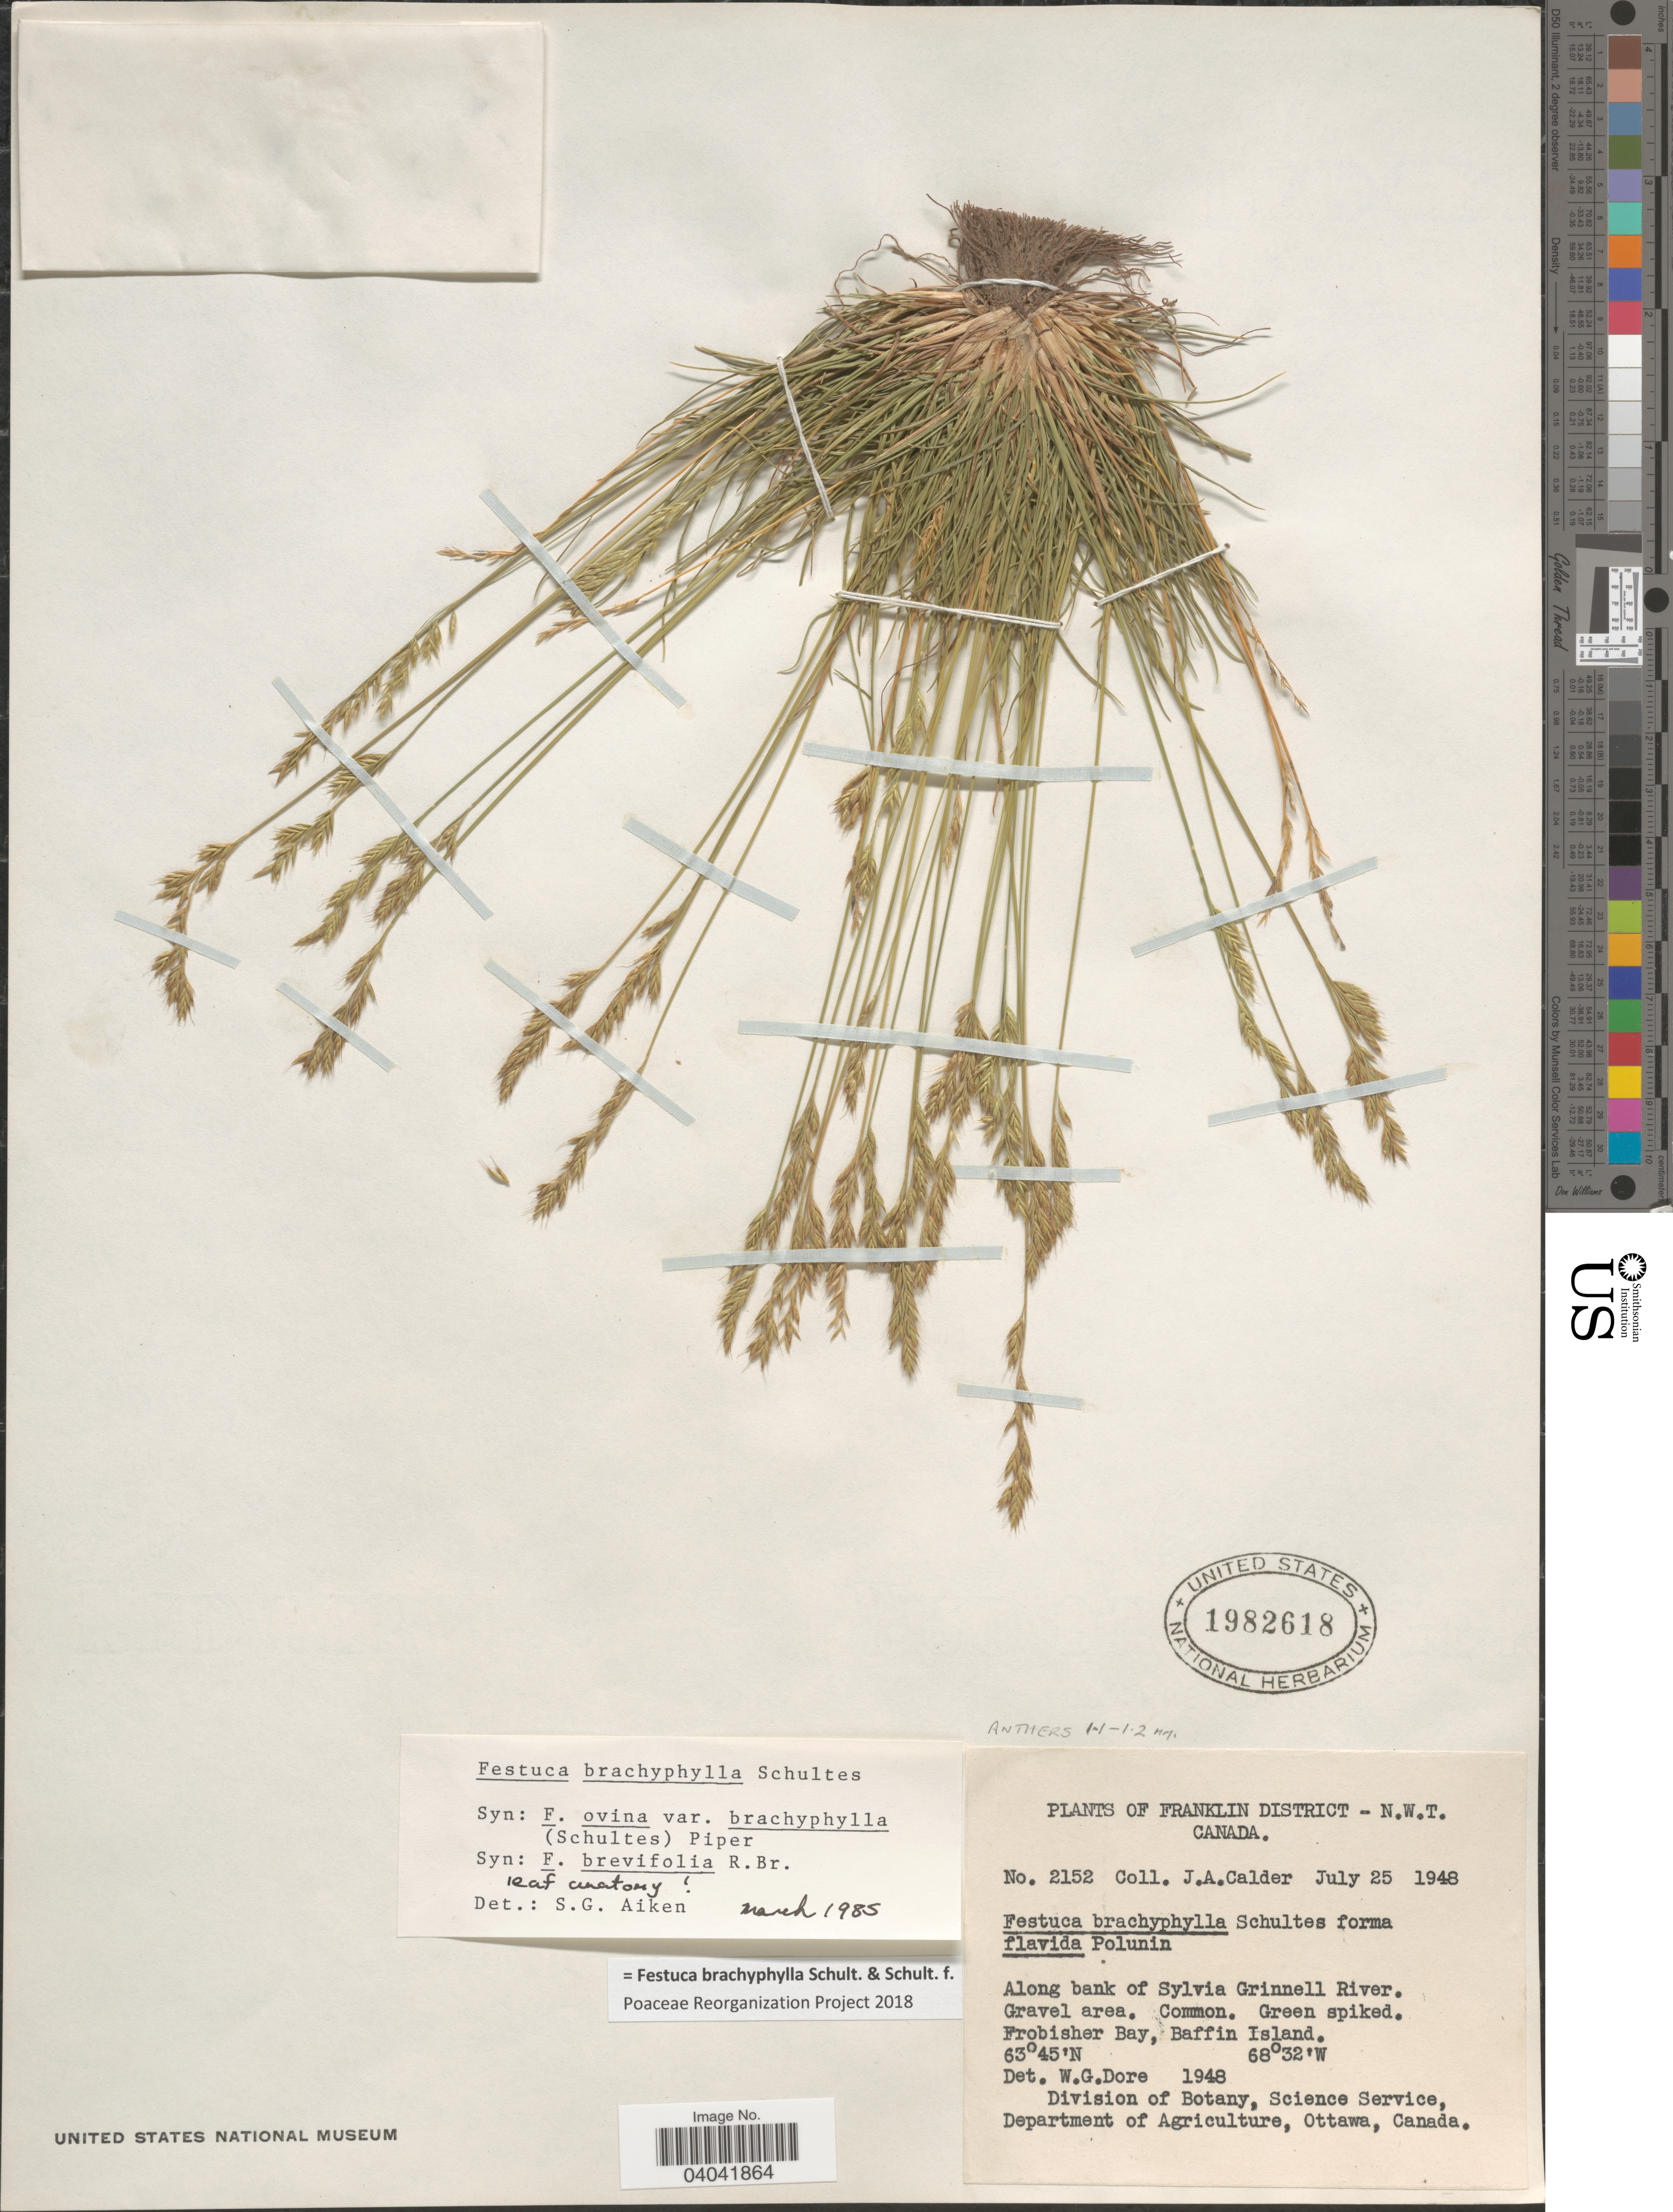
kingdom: Plantae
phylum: Tracheophyta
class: Liliopsida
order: Poales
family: Poaceae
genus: Festuca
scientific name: Festuca brachyphylla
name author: Schult. & Schult. f.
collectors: J. A. Calder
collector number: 2152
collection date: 1948-07-25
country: Canada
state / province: Northwest Territories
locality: Franklin District - N.W.T. Along bank of Sylvia Grinnell River. Frobisher Bay, Baffin Island.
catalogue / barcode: US 1982618